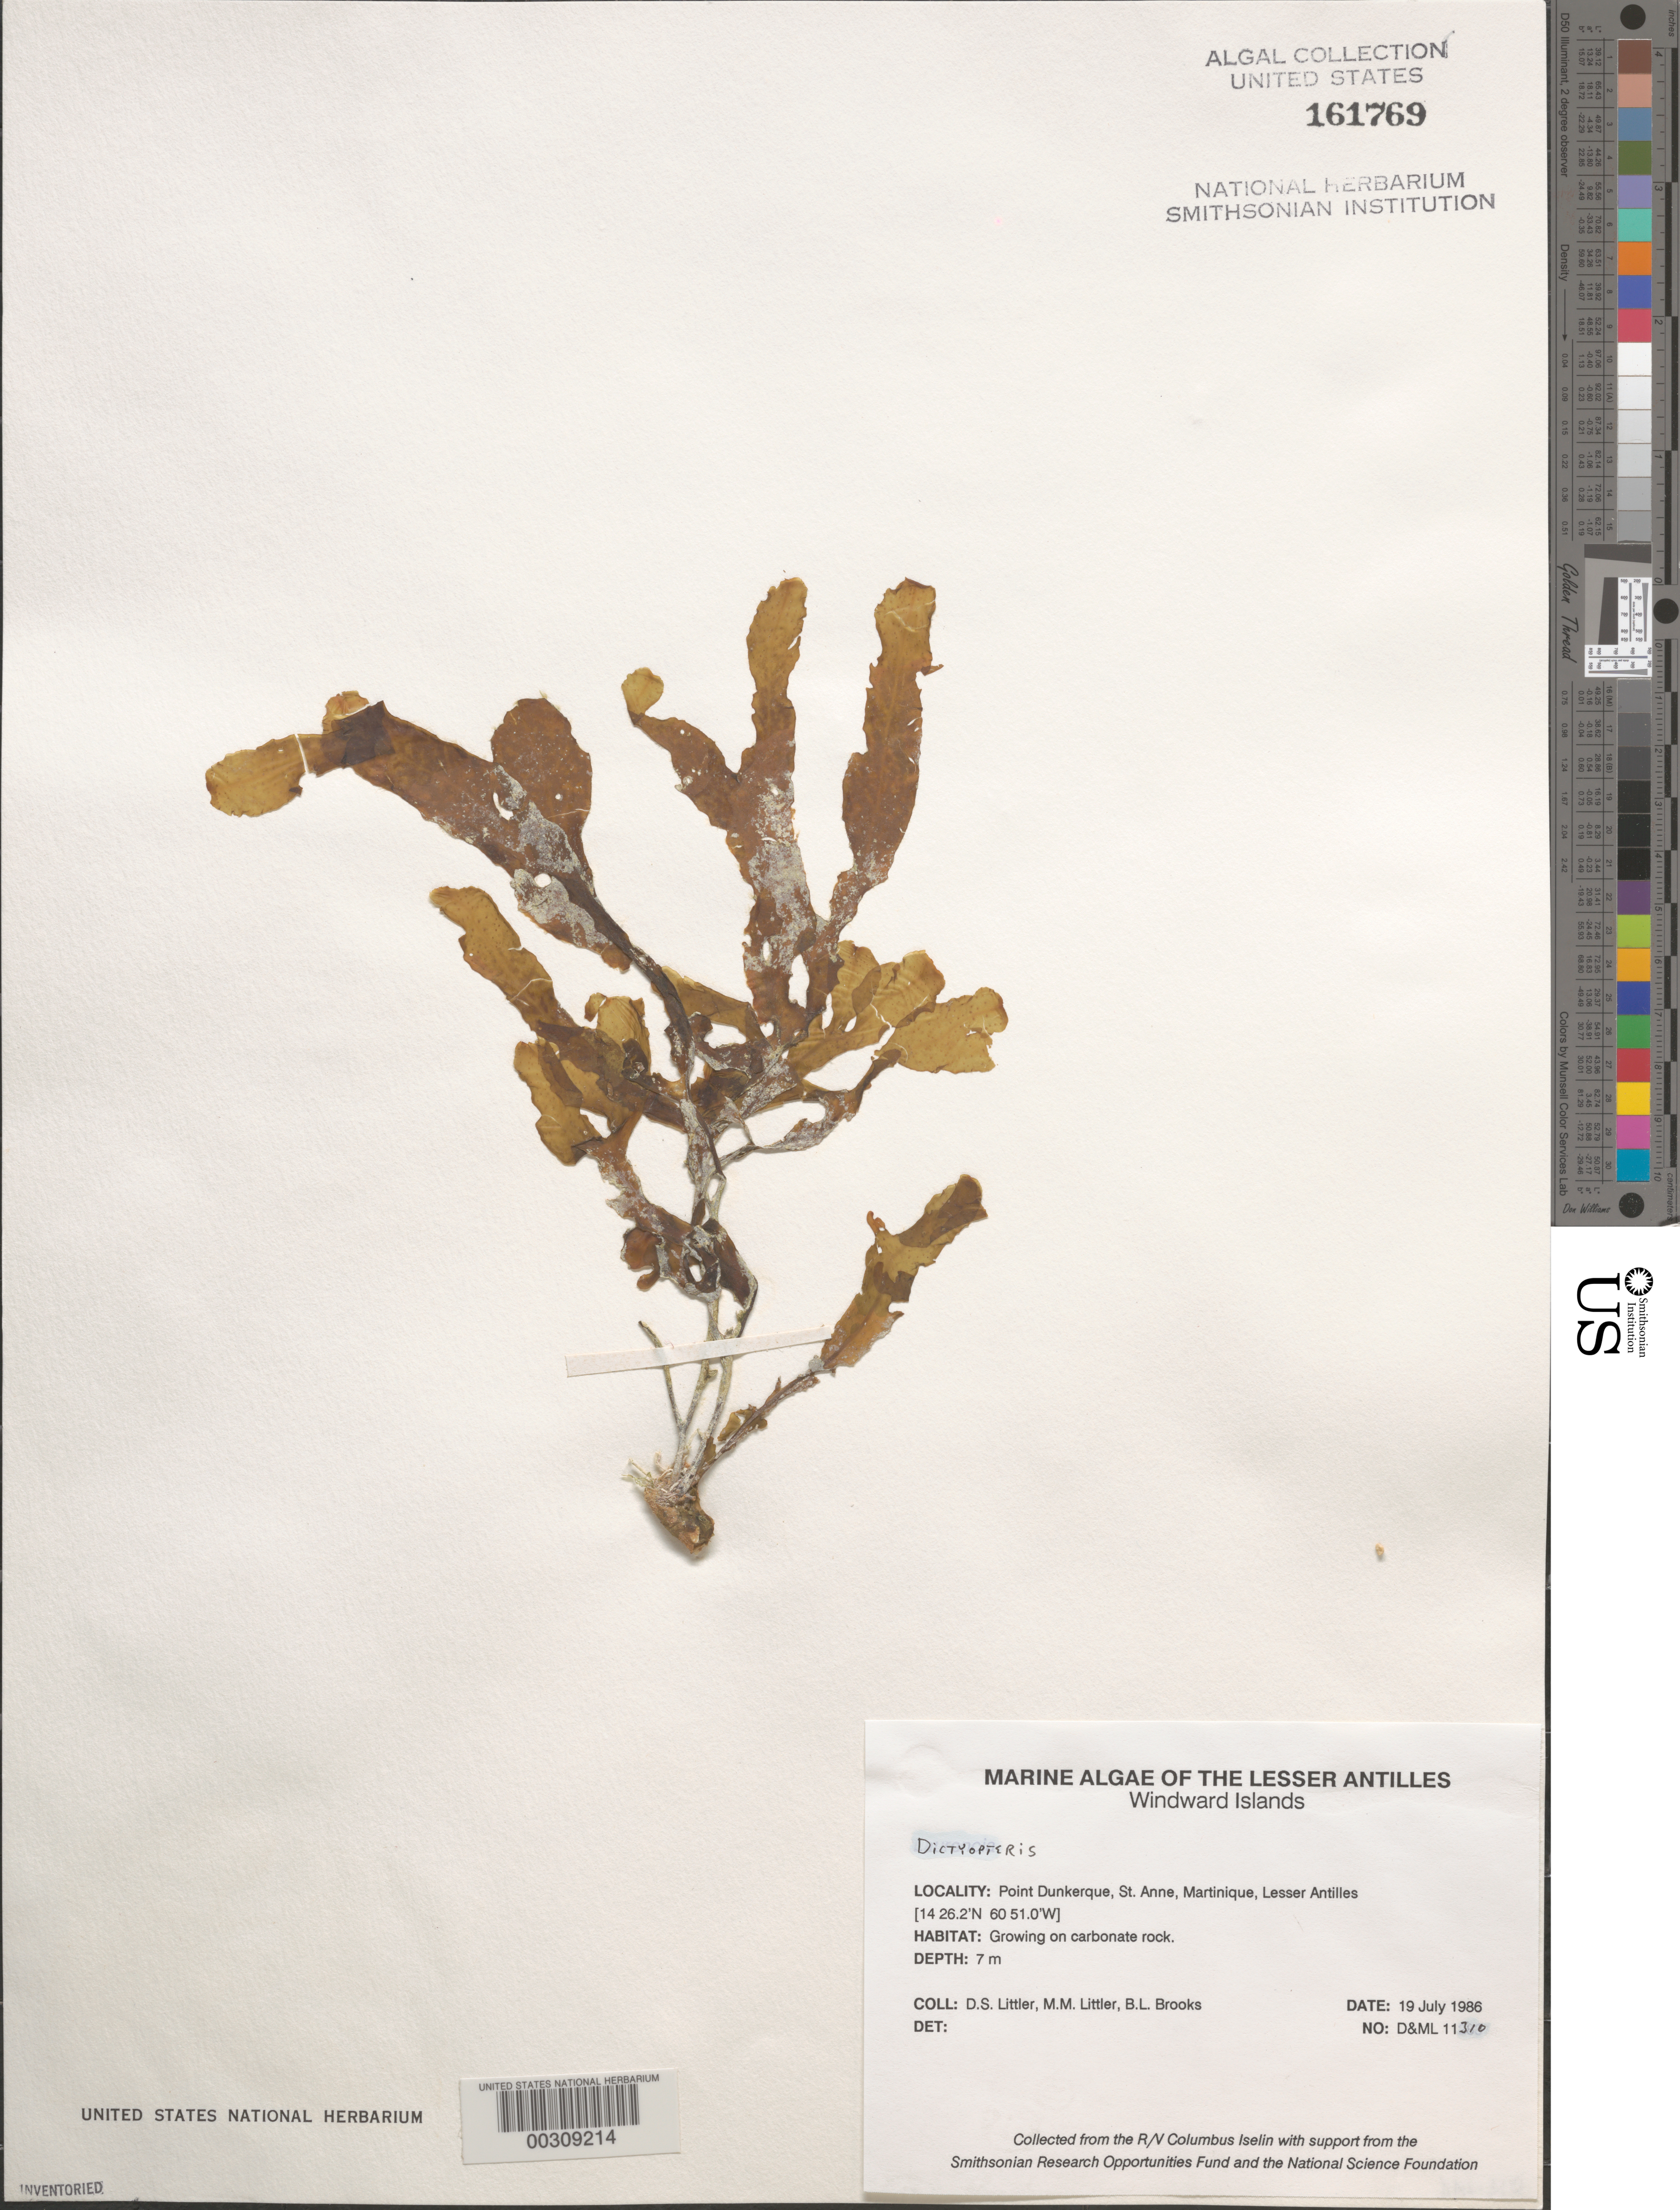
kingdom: Chromista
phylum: Ochrophyta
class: Phaeophyceae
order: Dictyotales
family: Dictyotaceae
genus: Dictyopteris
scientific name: Dictyopteris sp.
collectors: D. S. Littler, M. M. Littler & B. Brooks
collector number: D&ML 11310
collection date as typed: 19 Jul 1986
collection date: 1986-07-19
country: Martinique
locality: Pointe Dunkerque, St. Anne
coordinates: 14 26.2'N, 60 51.0'W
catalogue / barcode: US 161769